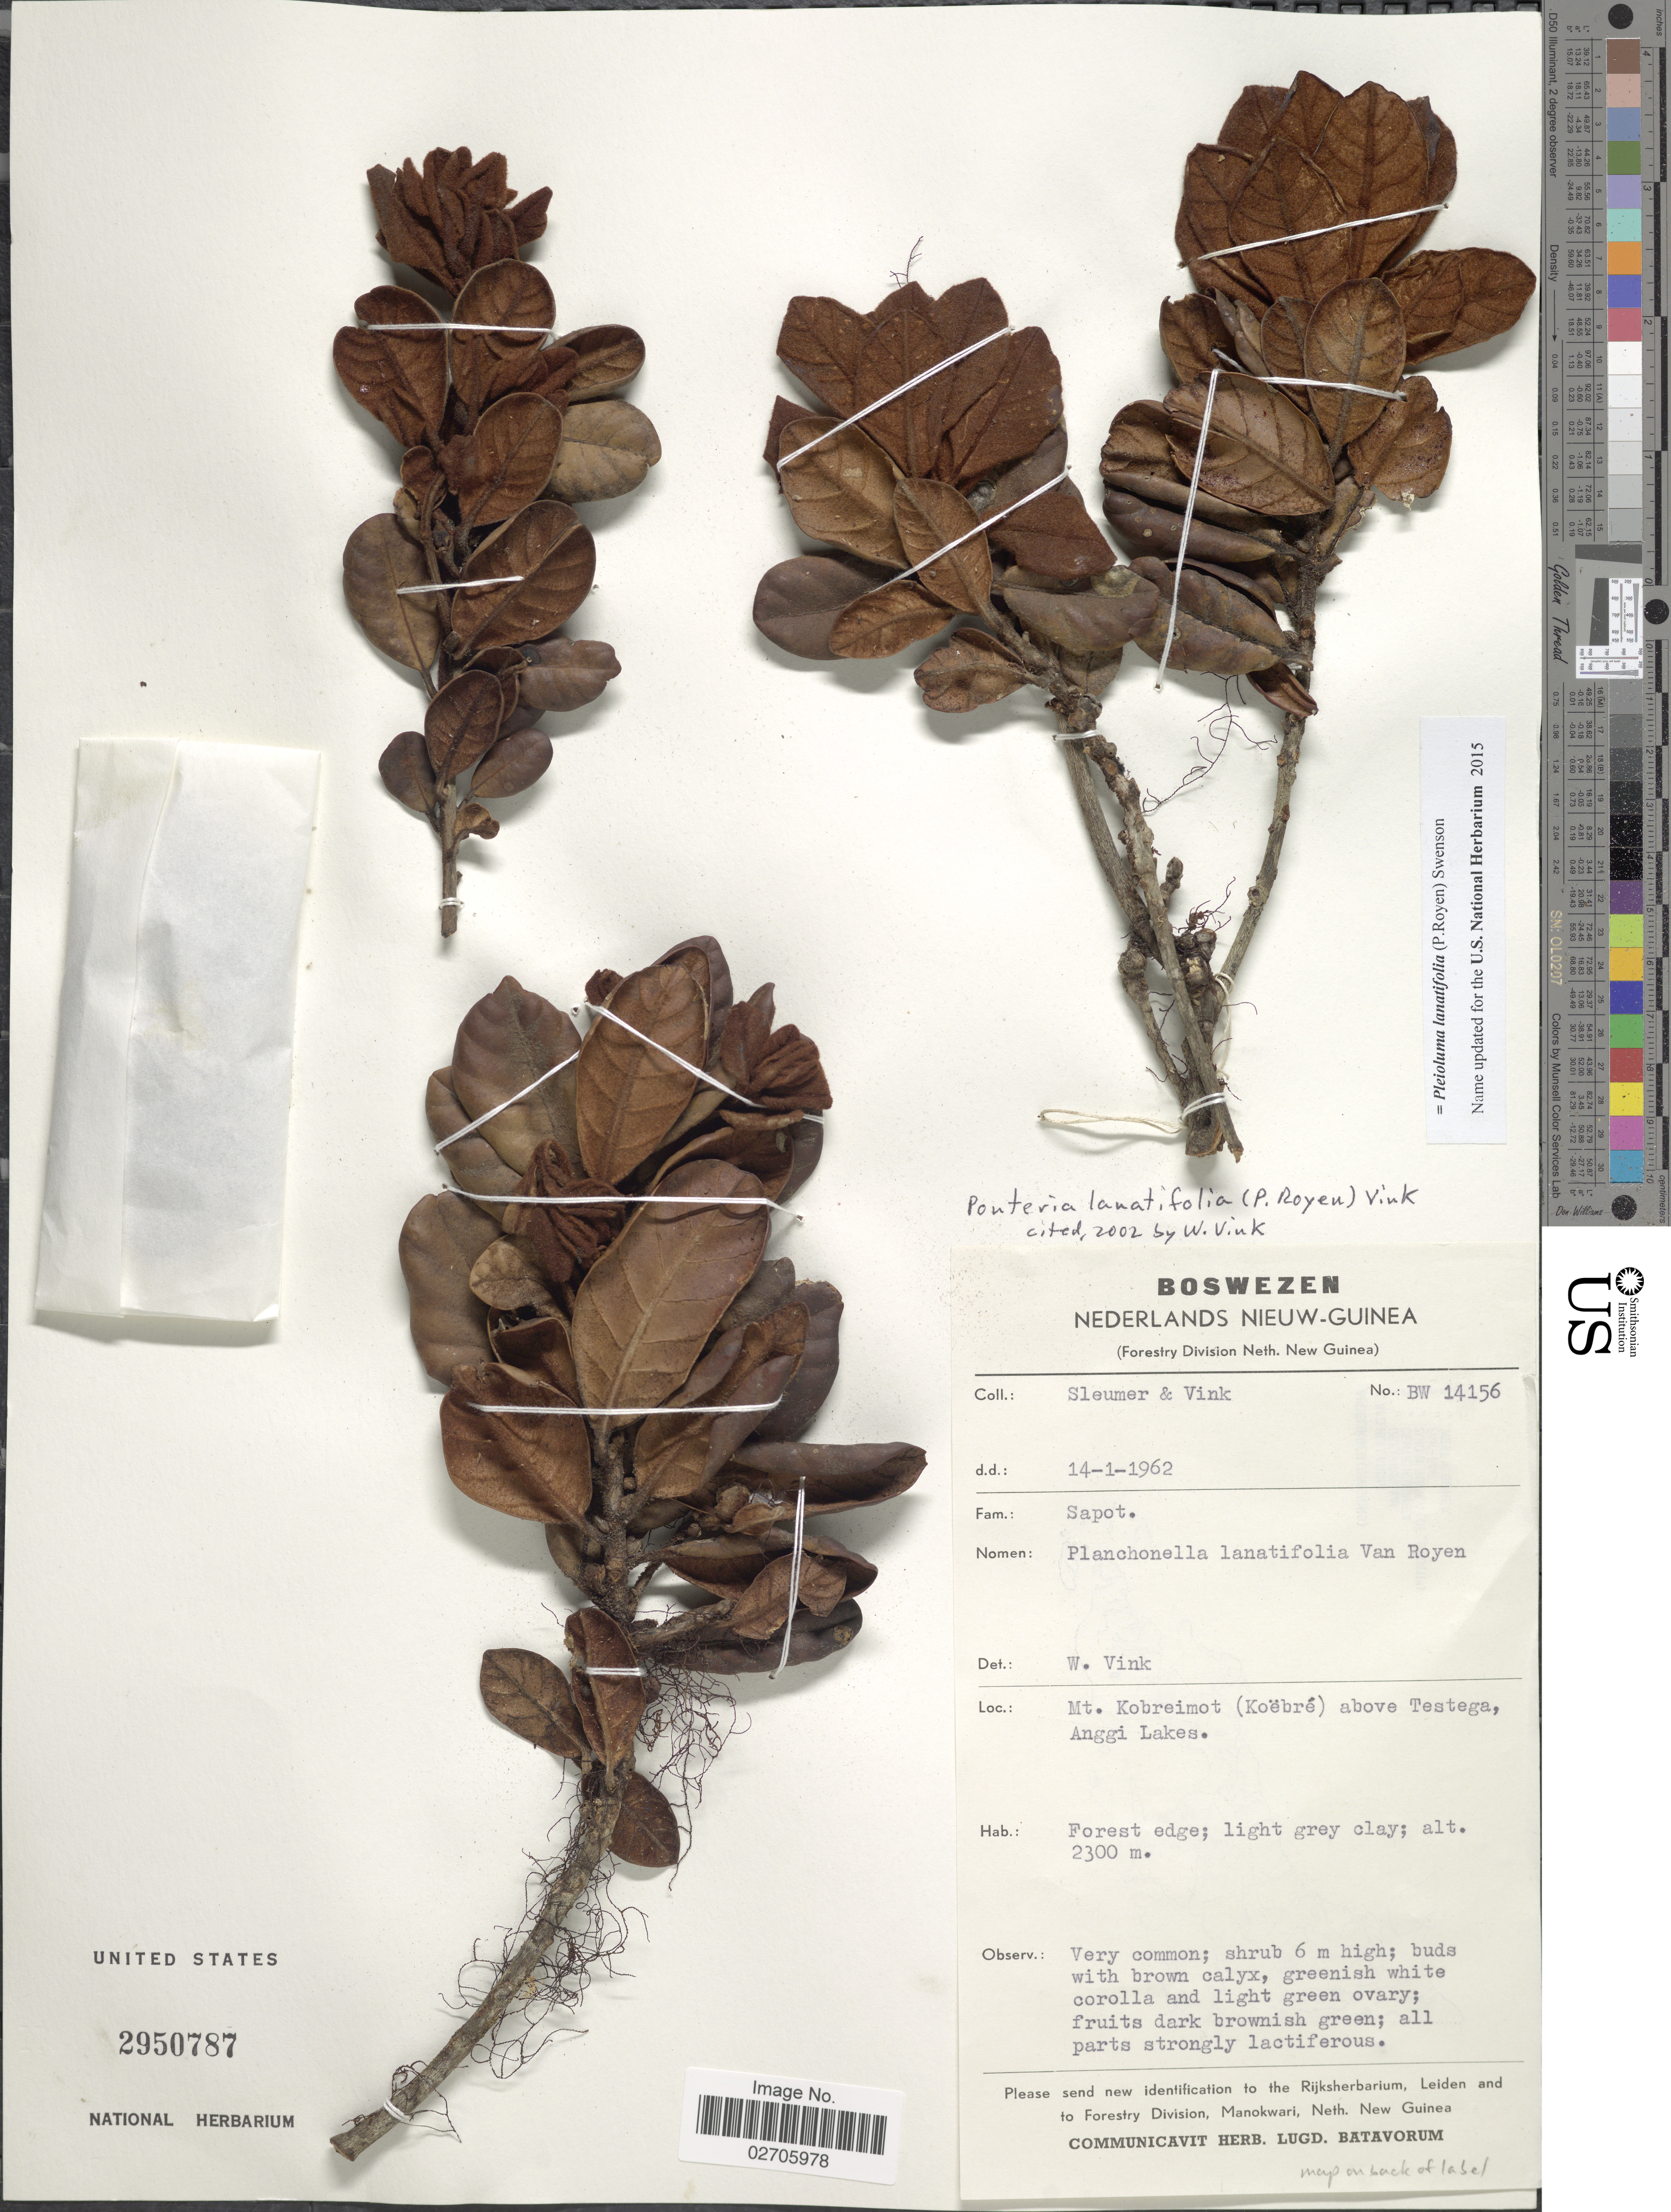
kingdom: Plantae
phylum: Tracheophyta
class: Magnoliopsida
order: Ericales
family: Sapotaceae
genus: Pleioluma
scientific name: Pleioluma lanatifolia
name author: (P. Royen) Swenson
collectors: Sleumer & -. Vink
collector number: BW 14156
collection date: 1962-01-14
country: Indonesia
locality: Nederlands Nieuw-Guinea. Mt. Kobreimot (Koëbré) above Testega, Anggi Lakes.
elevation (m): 2300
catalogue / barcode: US 2950787